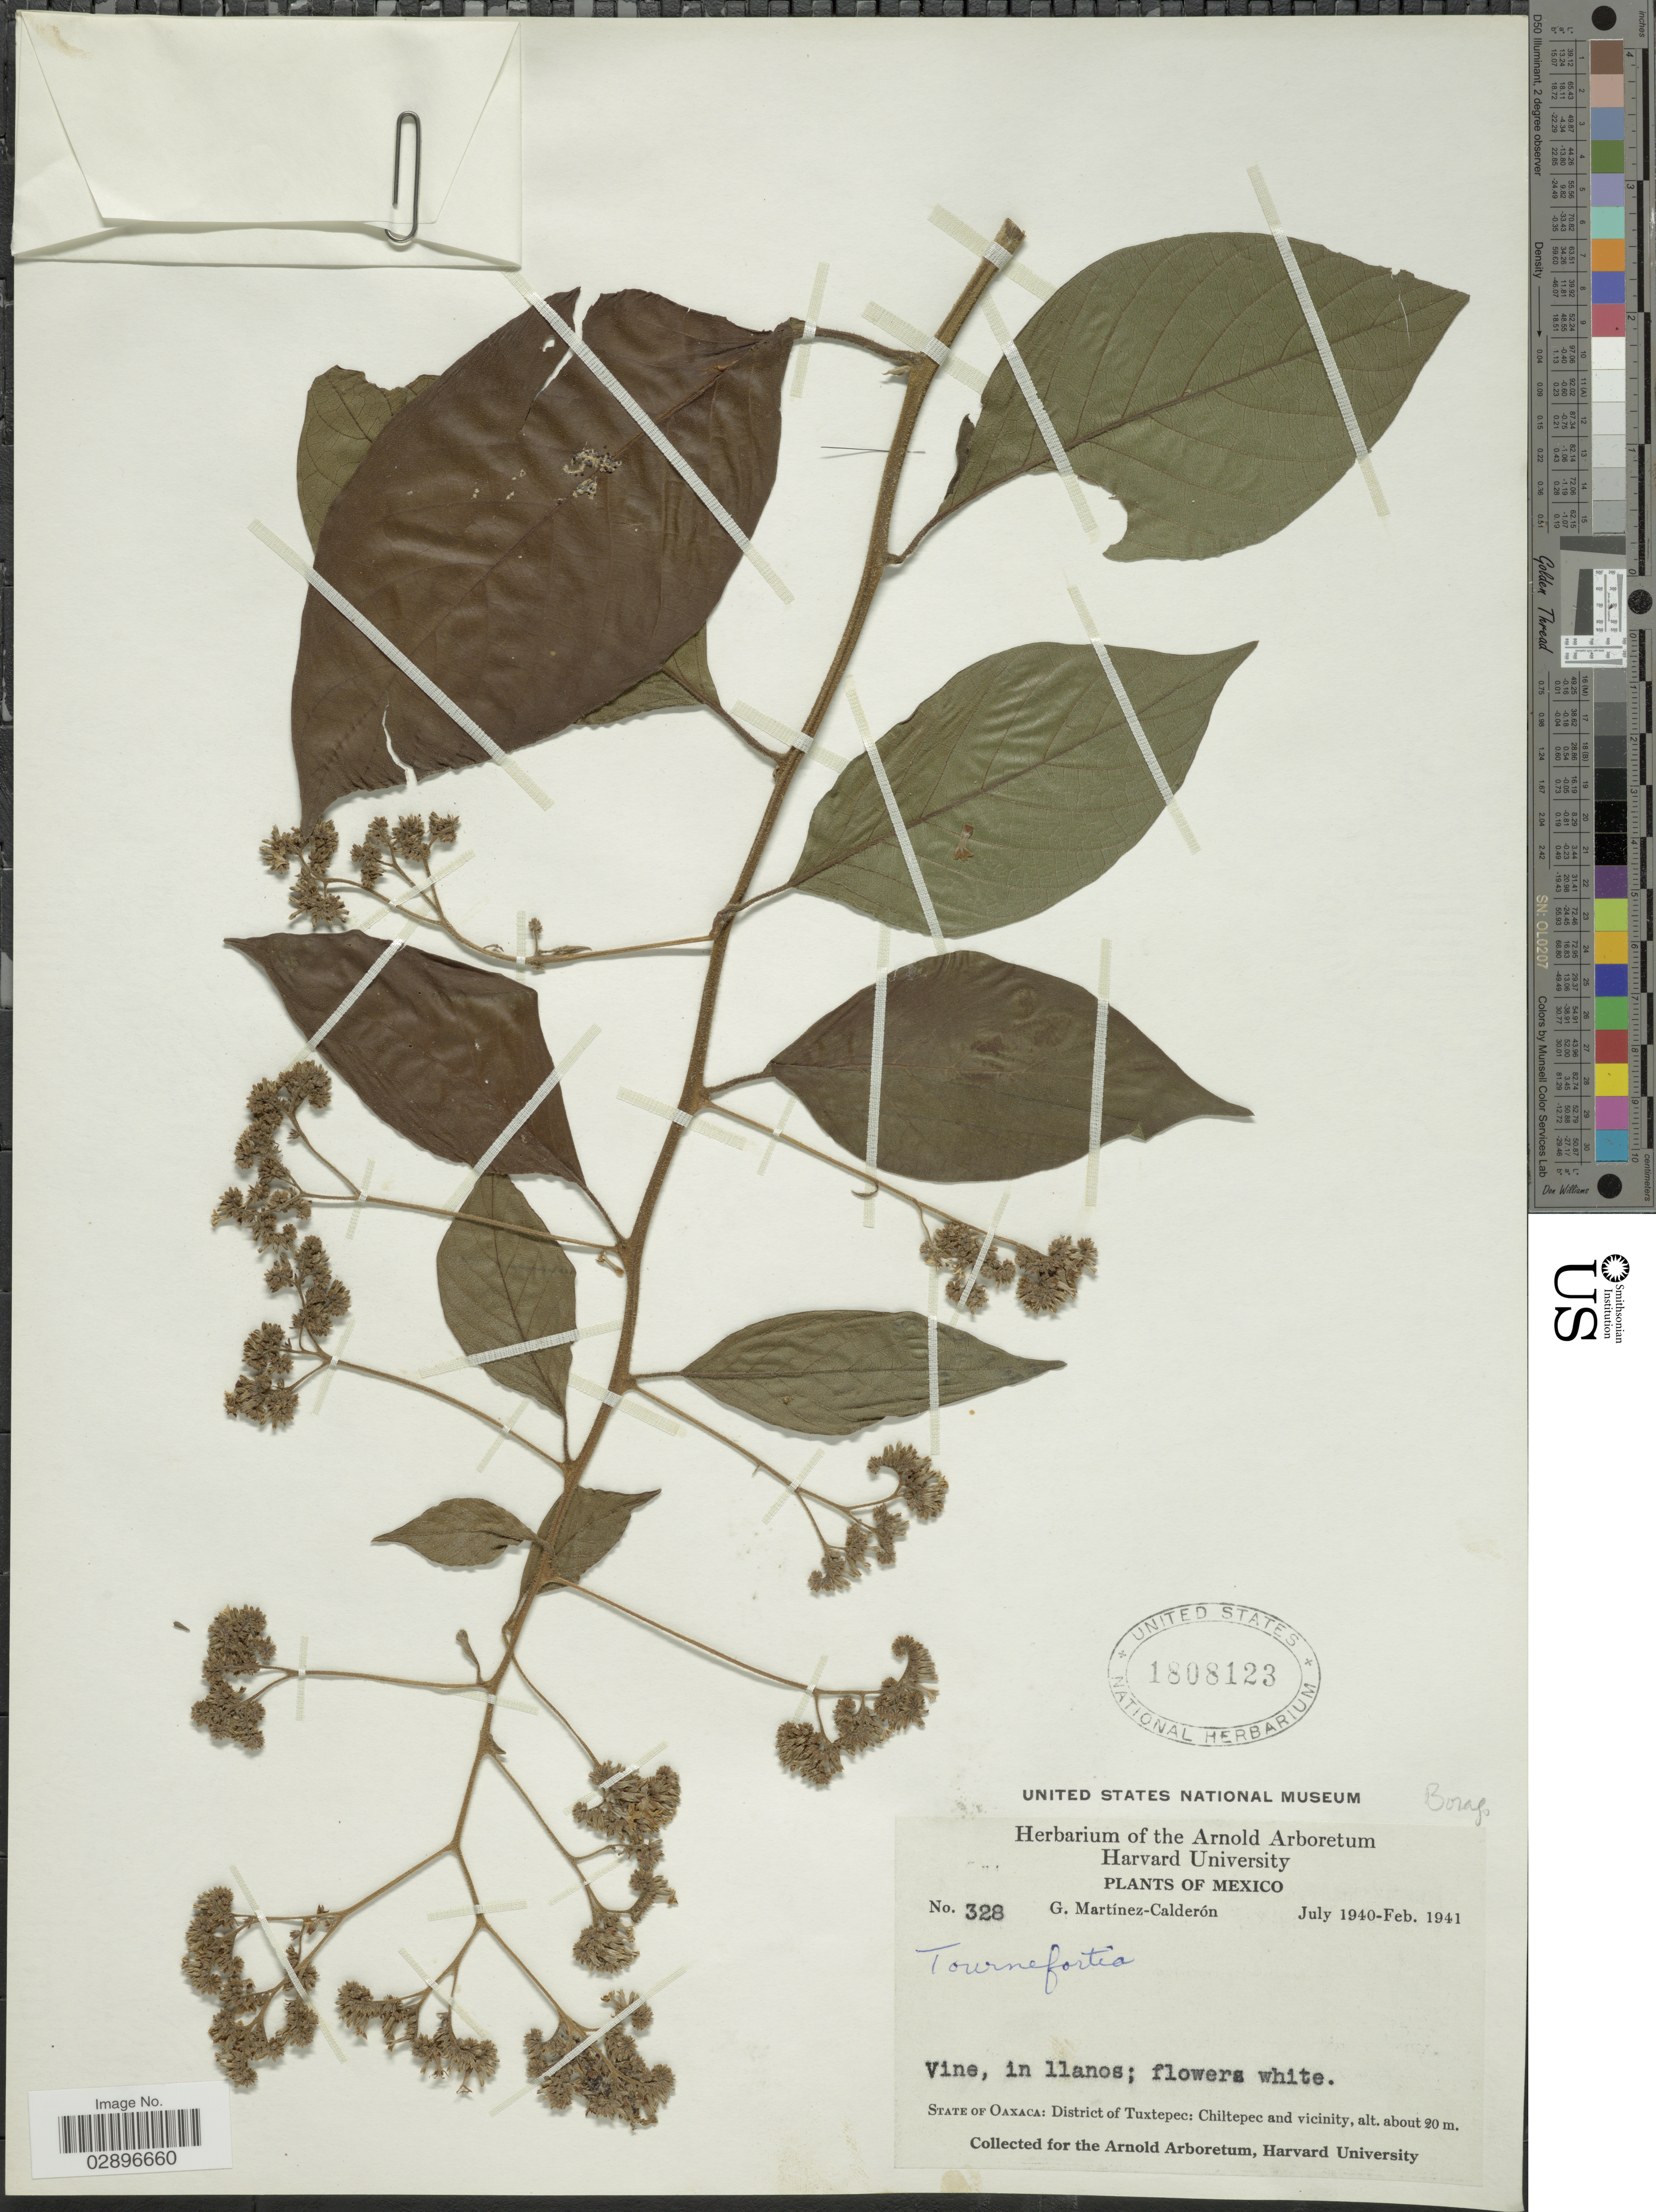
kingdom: Plantae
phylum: Tracheophyta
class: Magnoliopsida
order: Boraginales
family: Heliotropiaceae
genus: Tournefortia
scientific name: Tournefortia hirsutissima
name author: L.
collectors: G. Martínez Calderón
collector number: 328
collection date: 1940-07/1941-02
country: Mexico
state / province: Oaxaca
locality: District of Tuxtepec: Chiltepec and vicinity.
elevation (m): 20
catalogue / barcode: US 1808123